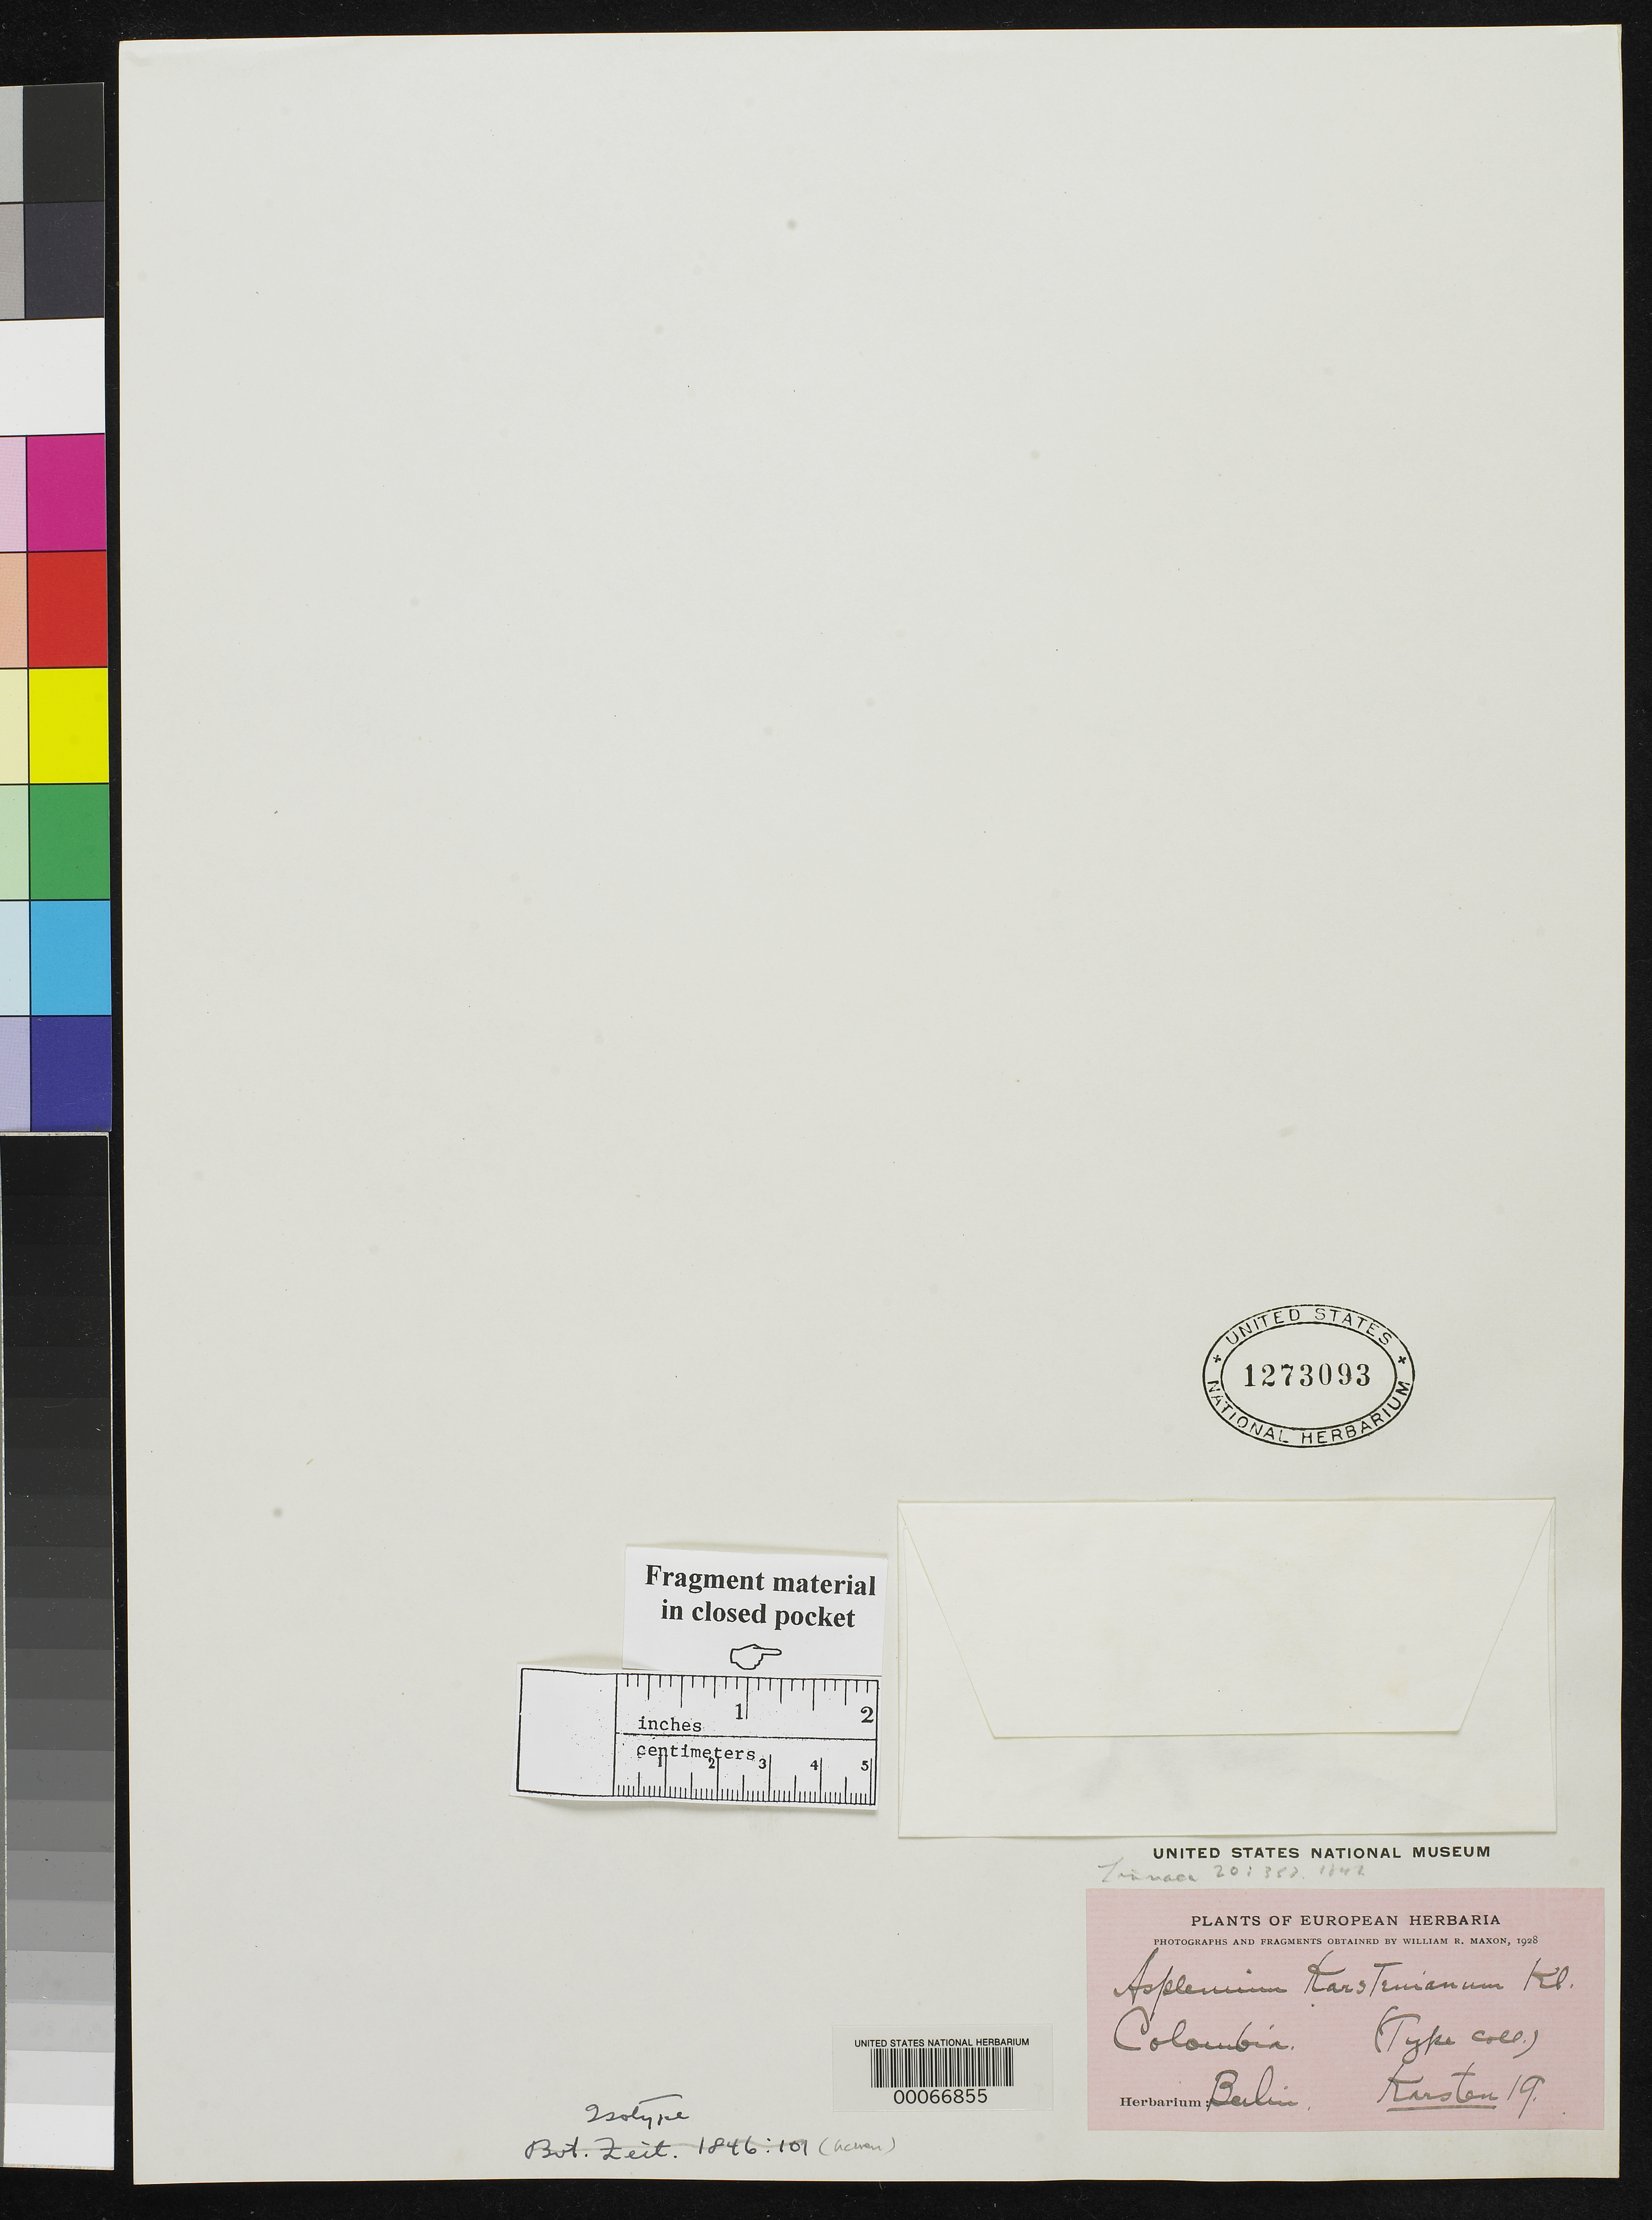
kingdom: Plantae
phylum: Tracheophyta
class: Polypodiopsida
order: Polypodiales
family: Aspleniaceae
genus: Asplenium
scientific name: Asplenium karstenianum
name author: Klotzsch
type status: Isolectotype Fragment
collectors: H. Karsten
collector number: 19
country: Colombia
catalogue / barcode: US 1273093